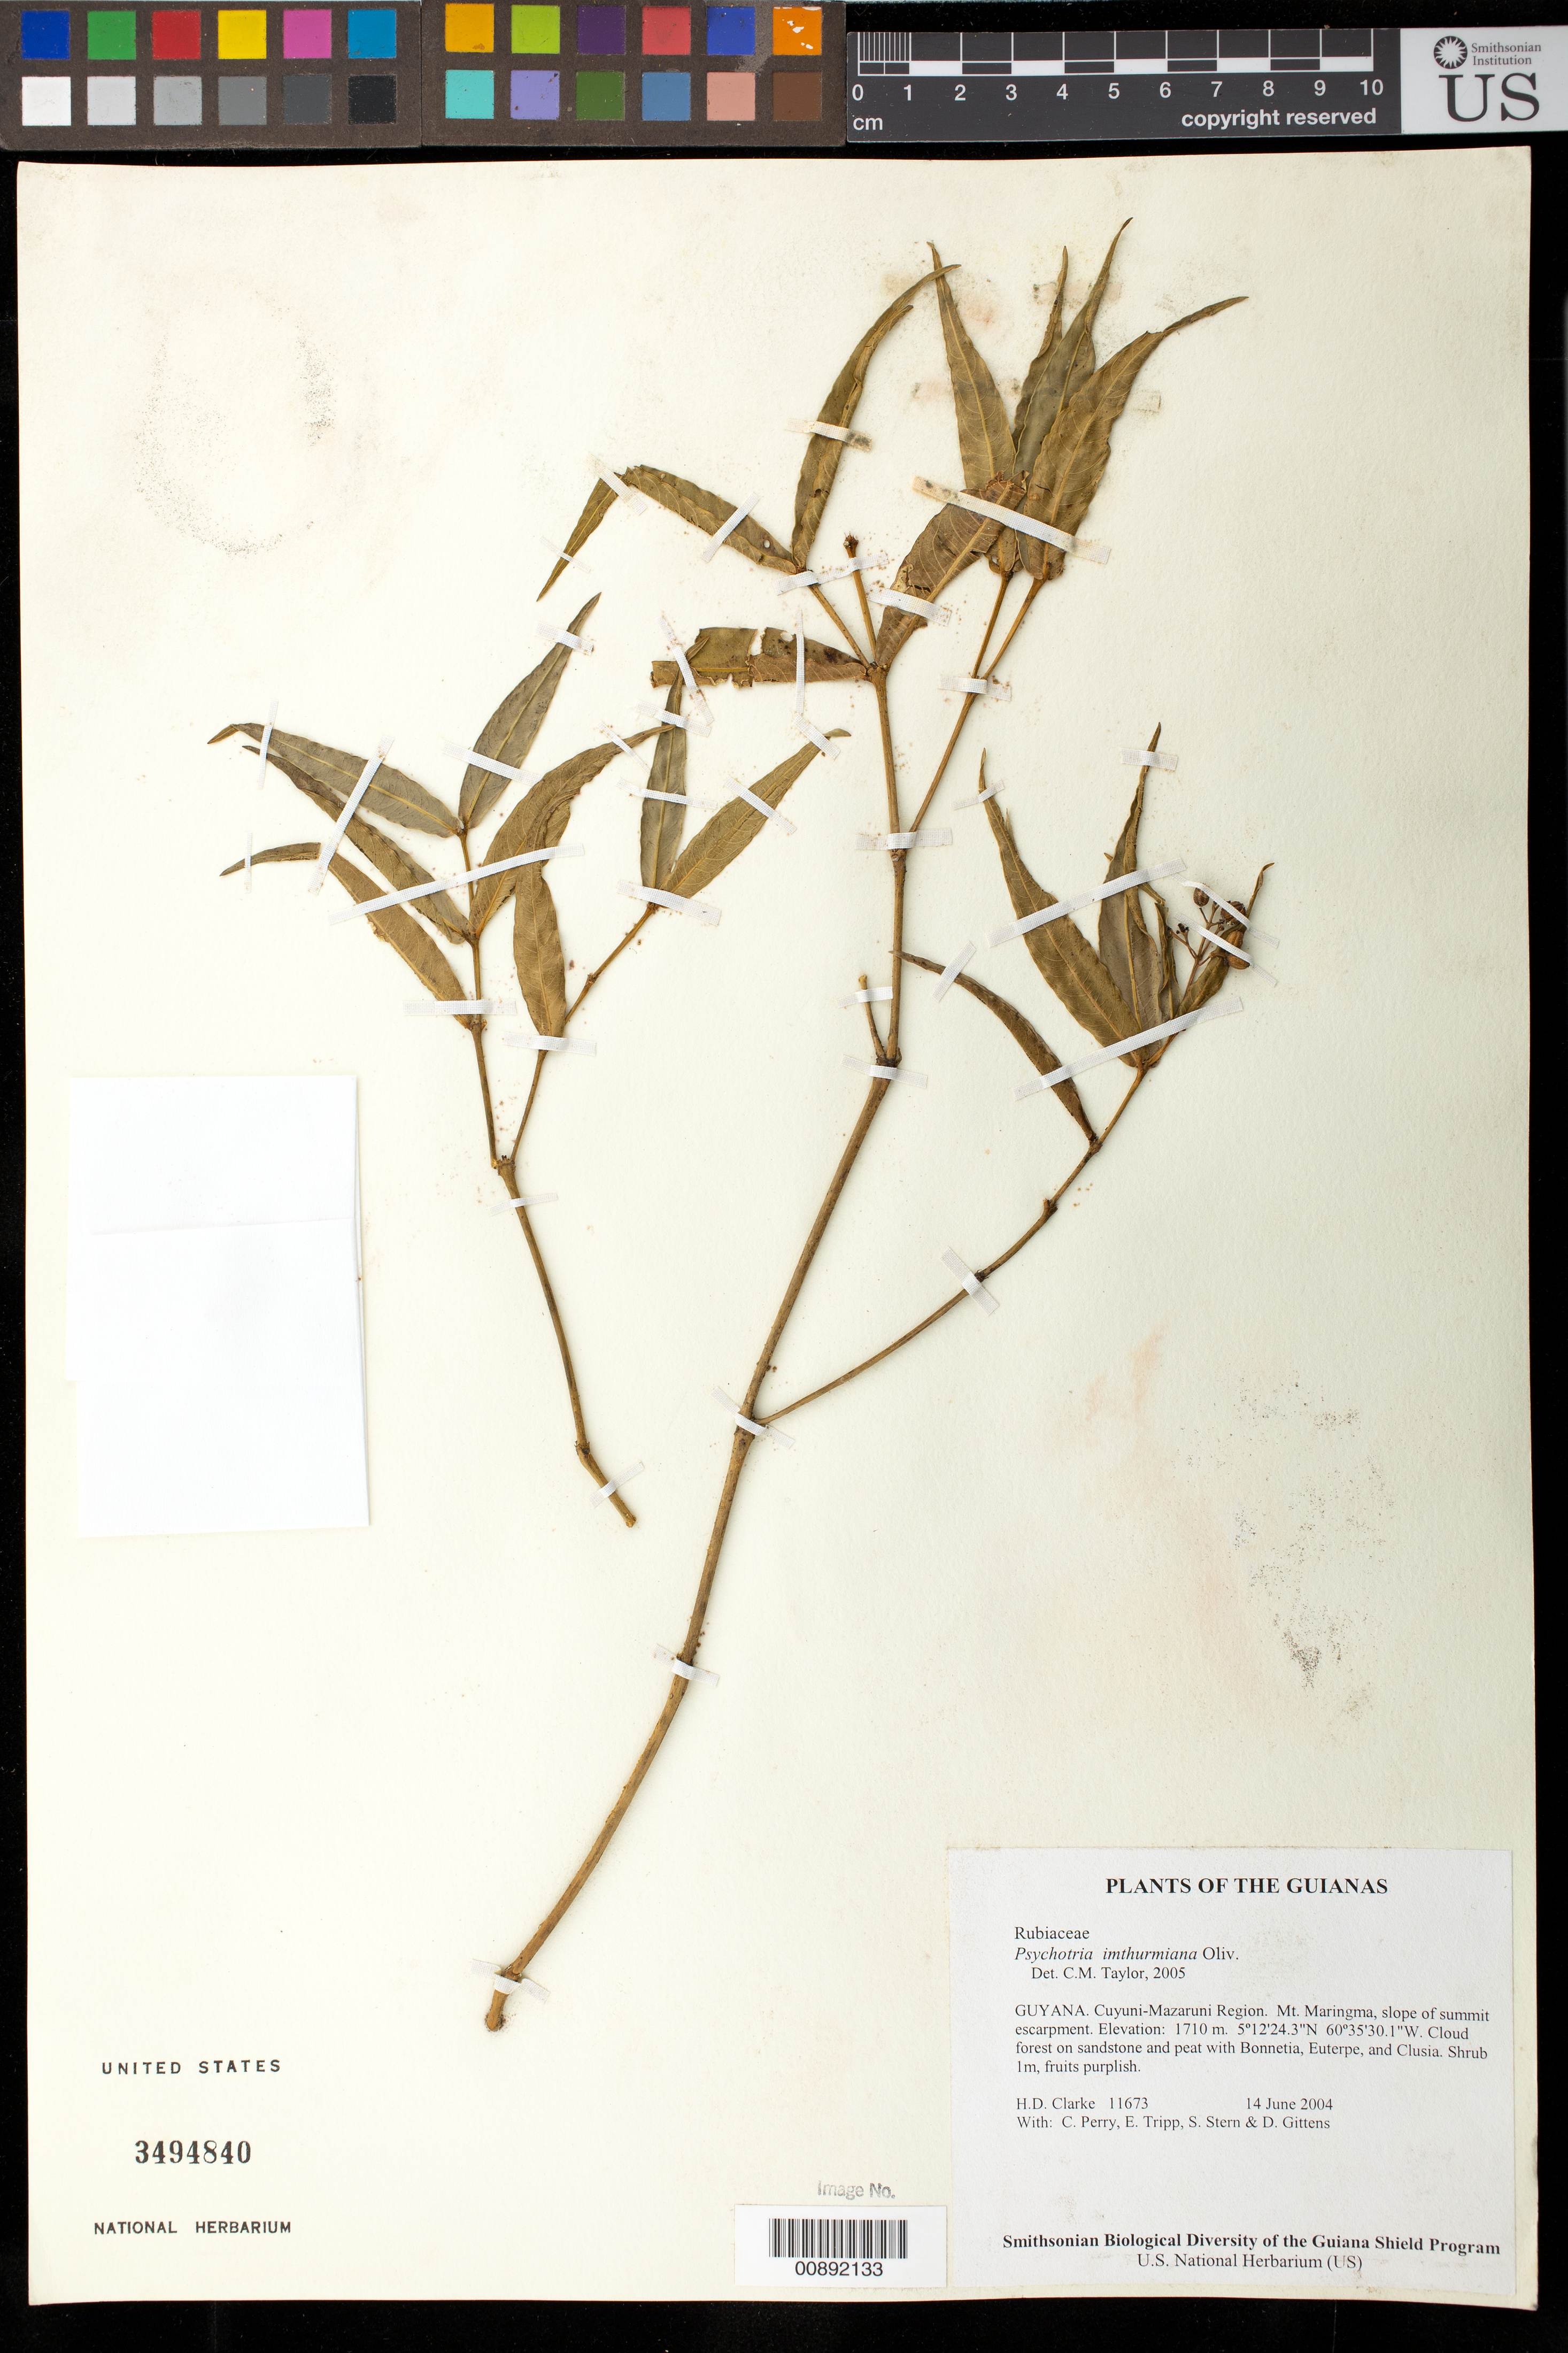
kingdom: Plantae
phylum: Tracheophyta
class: Magnoliopsida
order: Gentianales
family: Rubiaceae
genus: Palicourea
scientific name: Palicourea imthurniana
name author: (Oliv.) Delprete & J.H. Kirkbr.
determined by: Kirkbride, J. H., Jr.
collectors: H. D. Clarke, C. Perry, E. Tripp, S. R. Stern & D. Gittens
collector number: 11673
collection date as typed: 14 June 2004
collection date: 2004-06-14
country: Guyana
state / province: Cuyuni-Mazaruni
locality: Mt. Maringma, slope of summit escarpment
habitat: Cloud forest on sandstone and peat with Bonnetia, Euterpe, and Clusia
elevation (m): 1710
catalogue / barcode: US 3494840